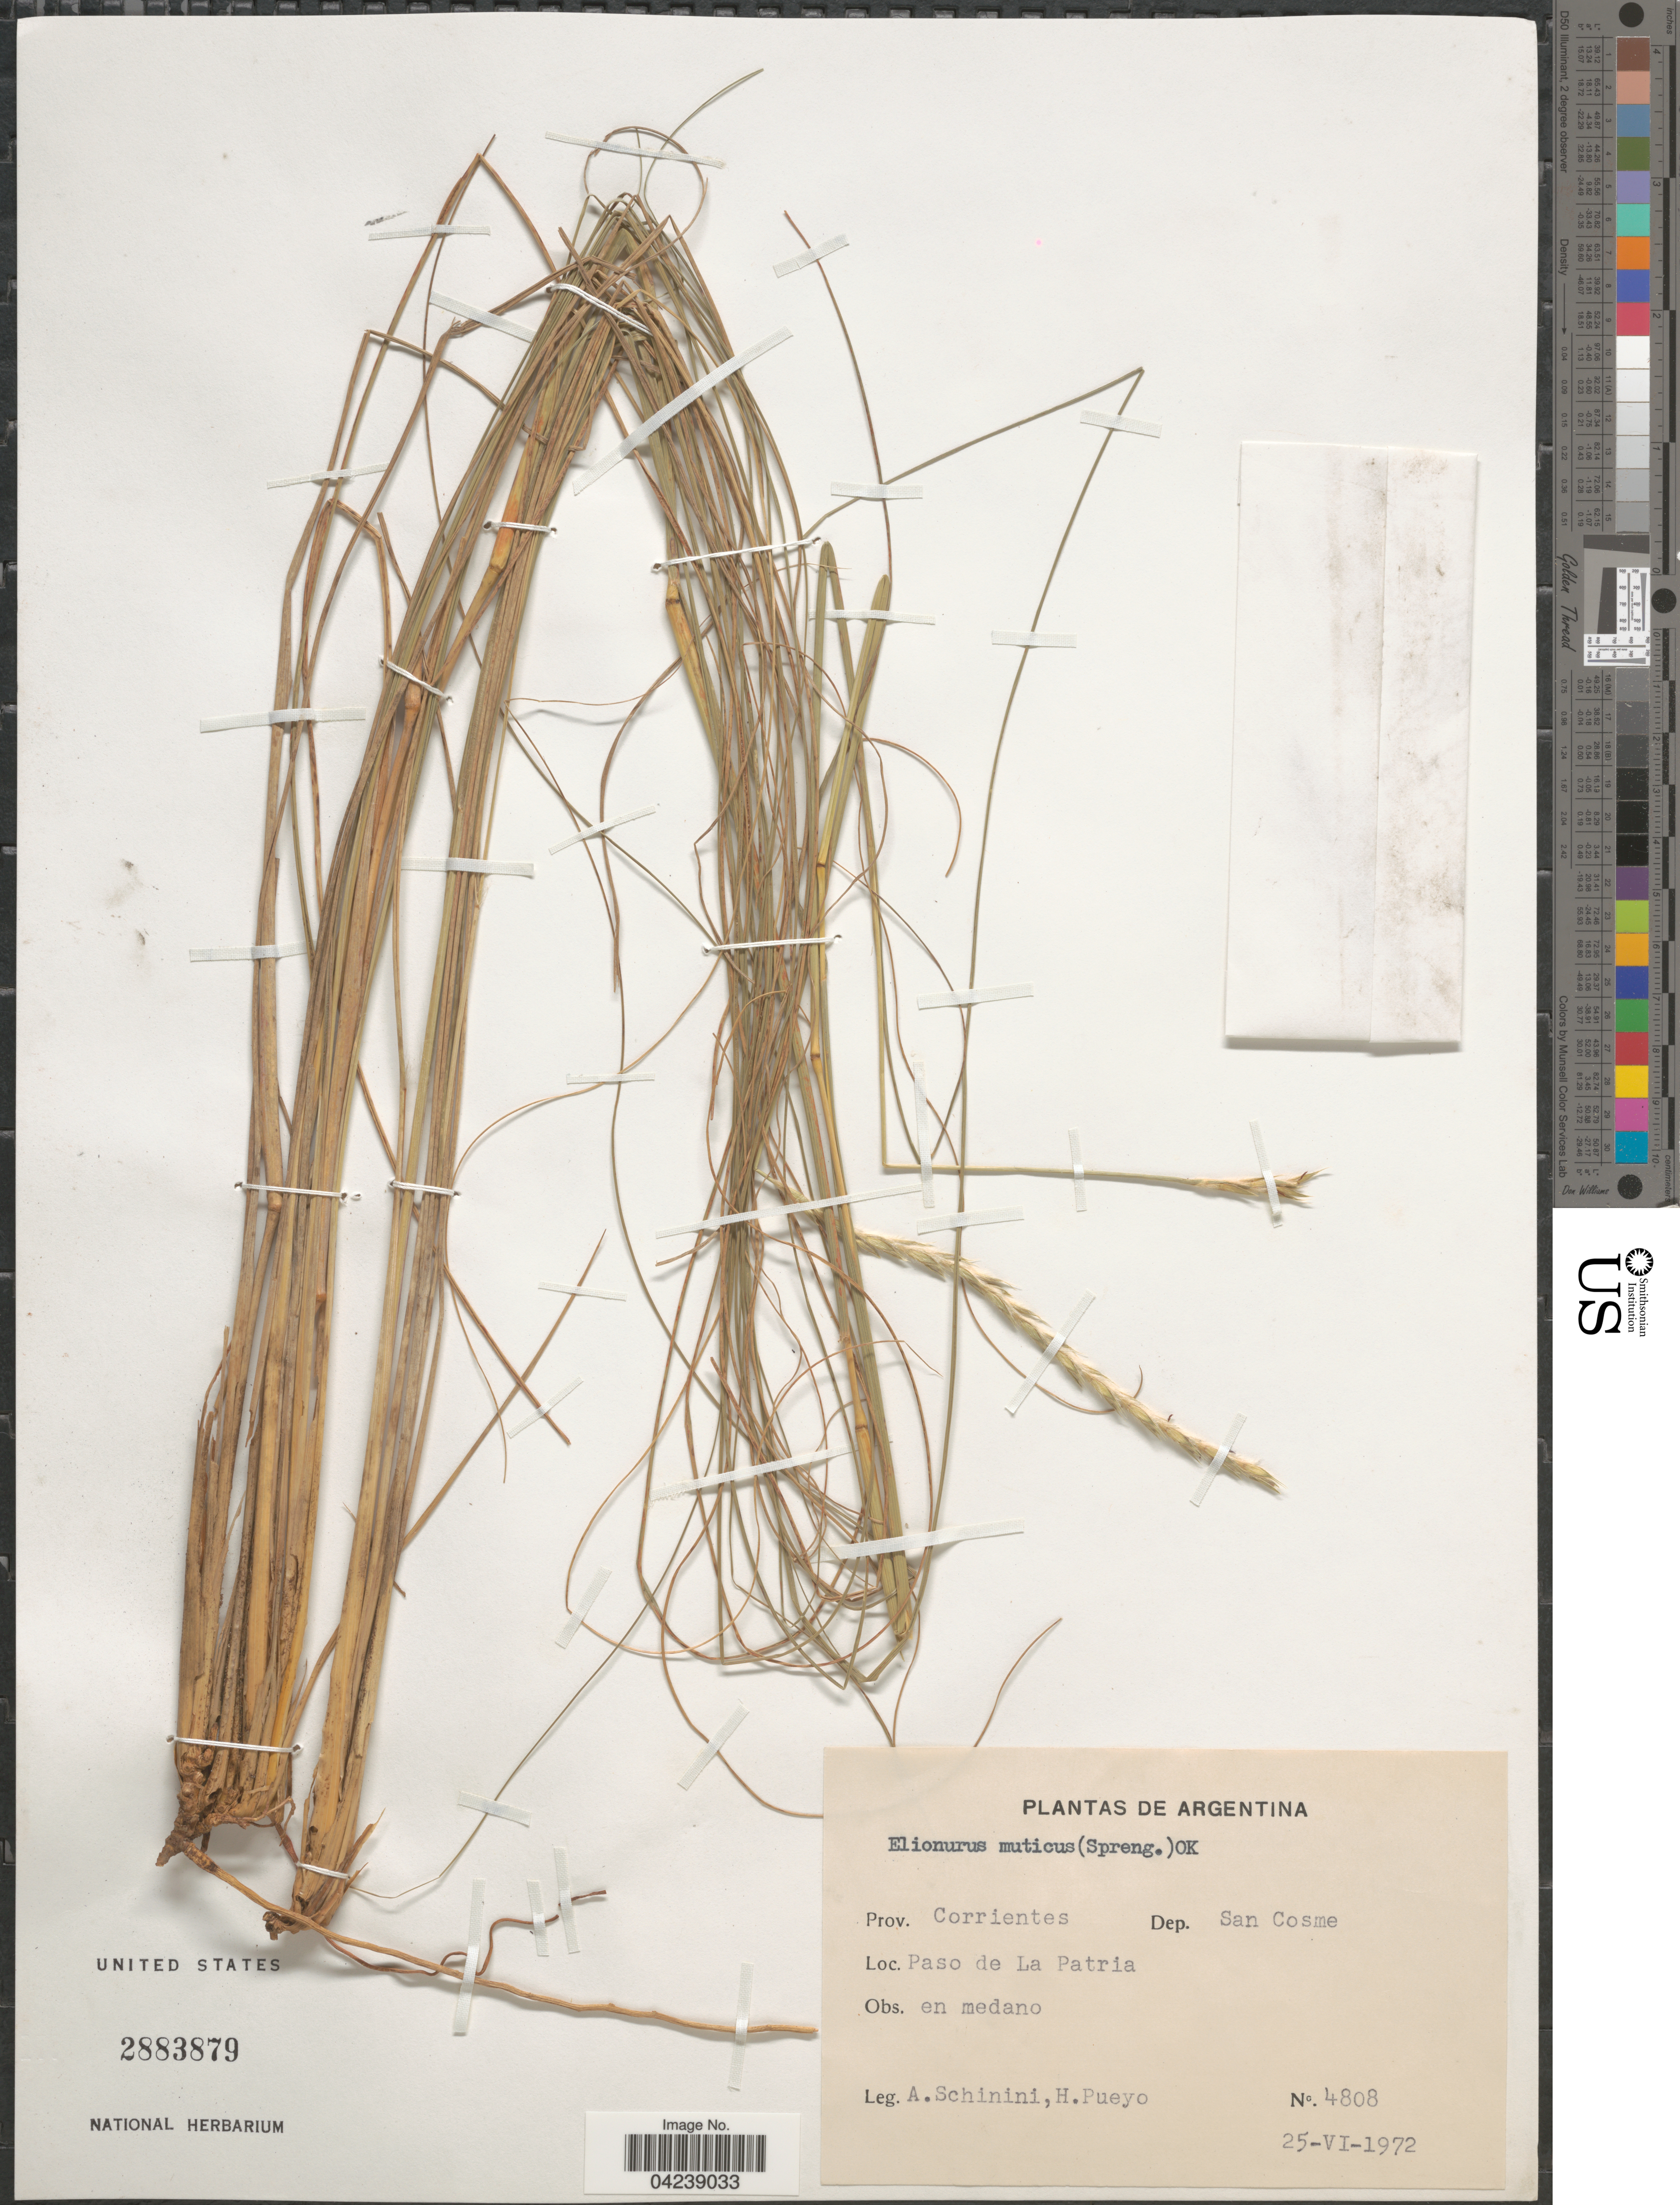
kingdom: Plantae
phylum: Tracheophyta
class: Liliopsida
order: Poales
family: Poaceae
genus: Elionurus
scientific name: Elionurus muticus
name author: (Spreng.) Kuntze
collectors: A. Schinini & H. Pueyo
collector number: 4808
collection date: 1972-06-25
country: Argentina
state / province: Corrientes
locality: Dep. San Cosme. Paso de La Patria.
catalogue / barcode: US 2883879